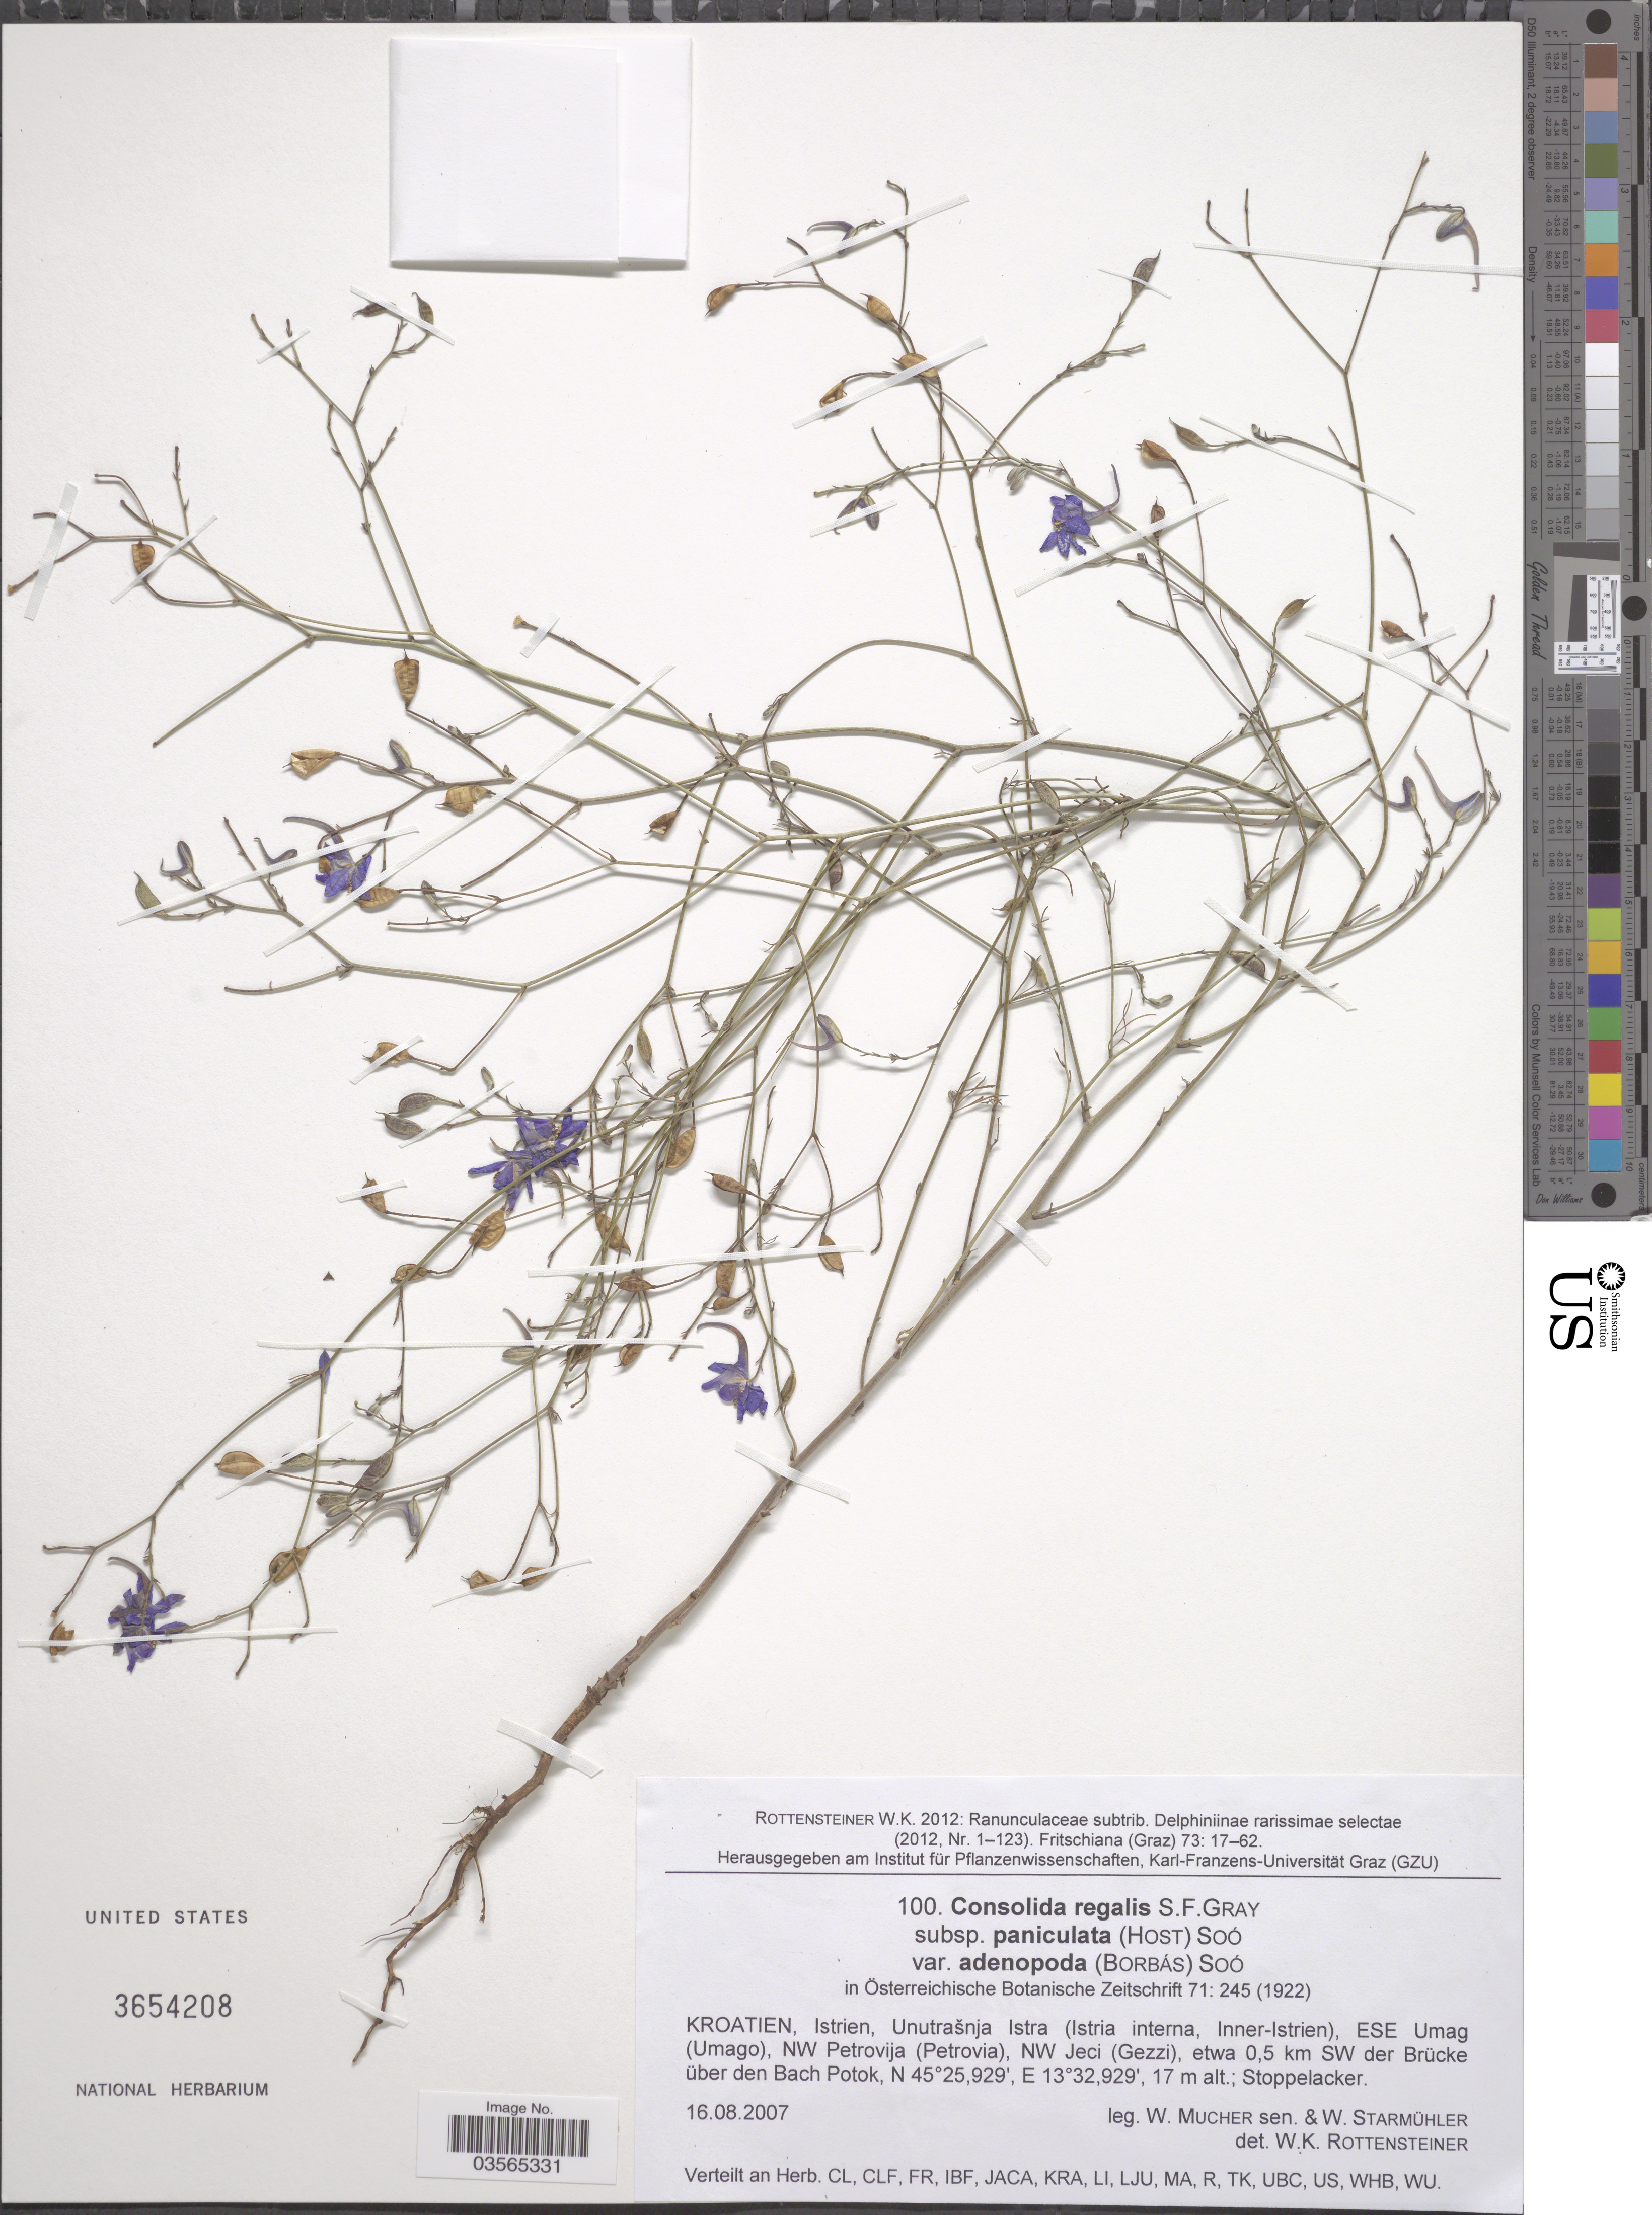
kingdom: Plantae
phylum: Tracheophyta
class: Magnoliopsida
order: Ranunculales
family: Ranunculaceae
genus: Delphinium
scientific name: Delphinium paniculatum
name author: Host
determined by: Strong, Mark T., (BOT), Smithsonian Institution - National Museum of Natural History (UNITED STATES)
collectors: W. Mucher & W. Starmühler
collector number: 100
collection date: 2007-08-16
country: Croatia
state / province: Istria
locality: Unutrašnja Istra (Istria interna, Inner-Istrien), ESE Umag (Umago), NW Petrovija (Petrovia), NW Jeci (Gezzi), etwa 0.5 km SW der Brücke über den Bach Potok.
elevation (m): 17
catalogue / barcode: US 3654208